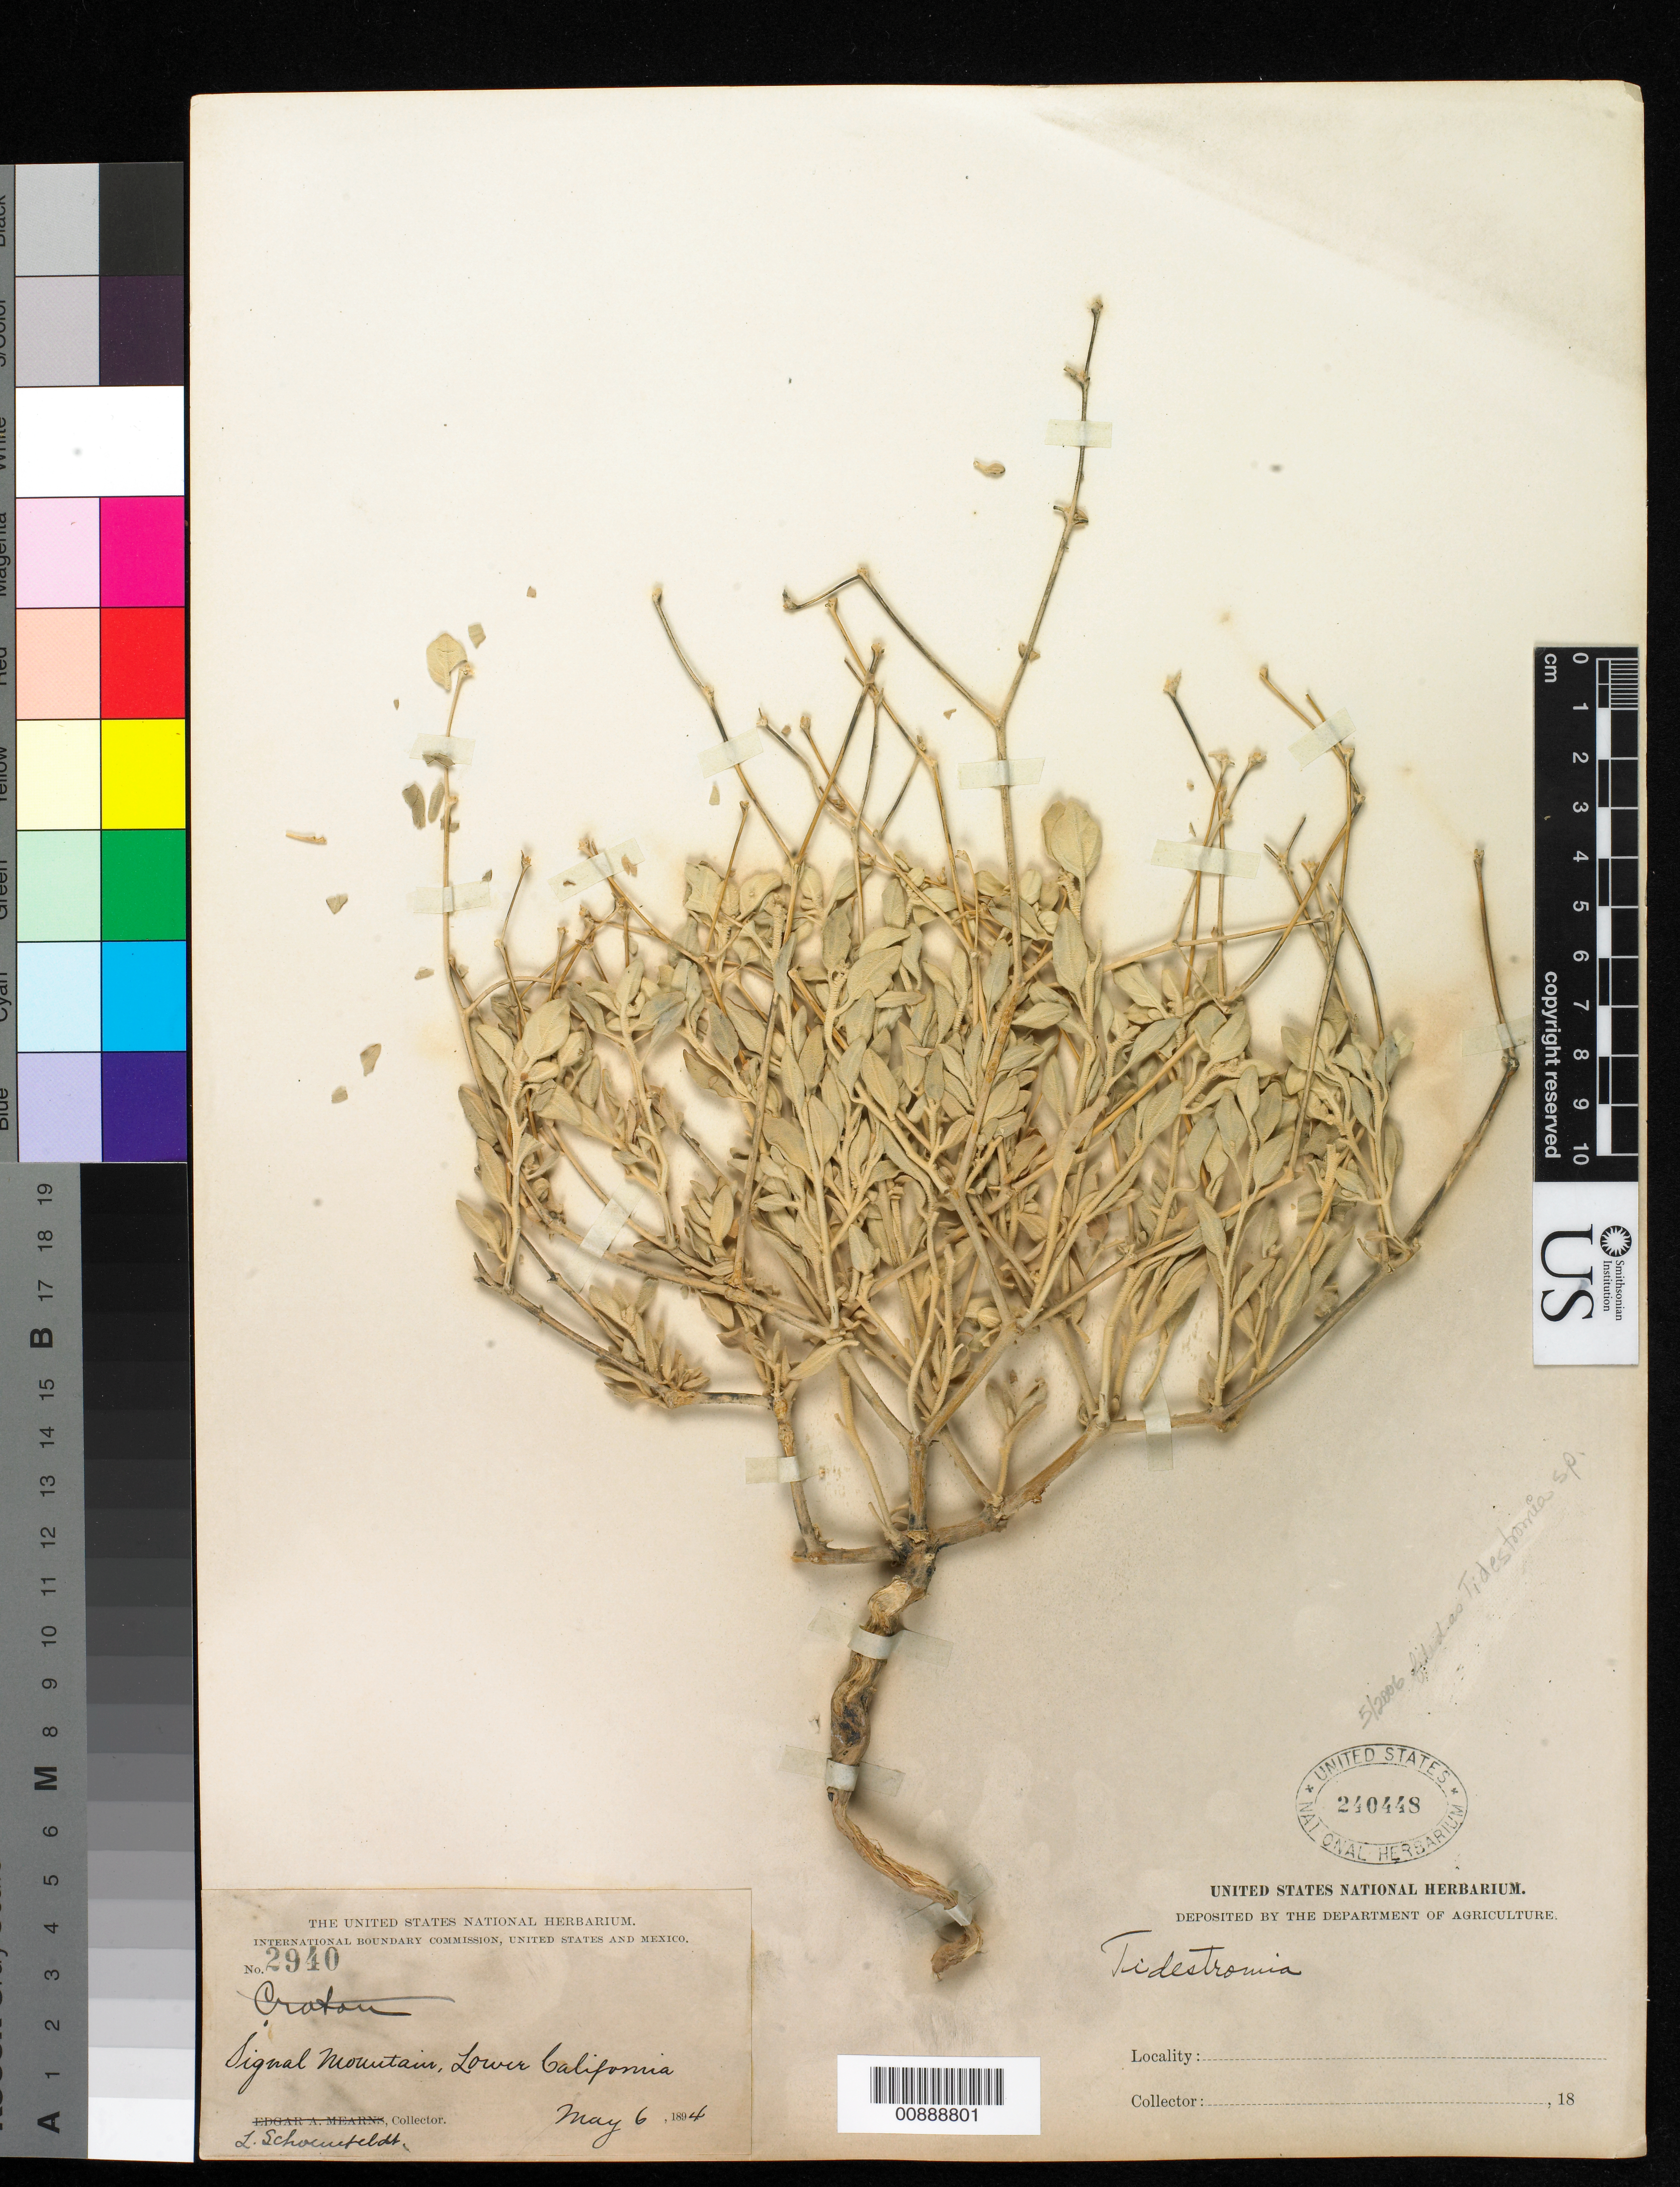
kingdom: Plantae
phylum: Tracheophyta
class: Magnoliopsida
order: Caryophyllales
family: Amaranthaceae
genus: Tidestromia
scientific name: Tidestromia sp.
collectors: L. Schoenfeldt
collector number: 2940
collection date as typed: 06 May 1894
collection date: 1894-05-06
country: Mexico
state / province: Baja California Norte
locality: Signal Mountain (El Centinela), Baja California.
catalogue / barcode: US 240448